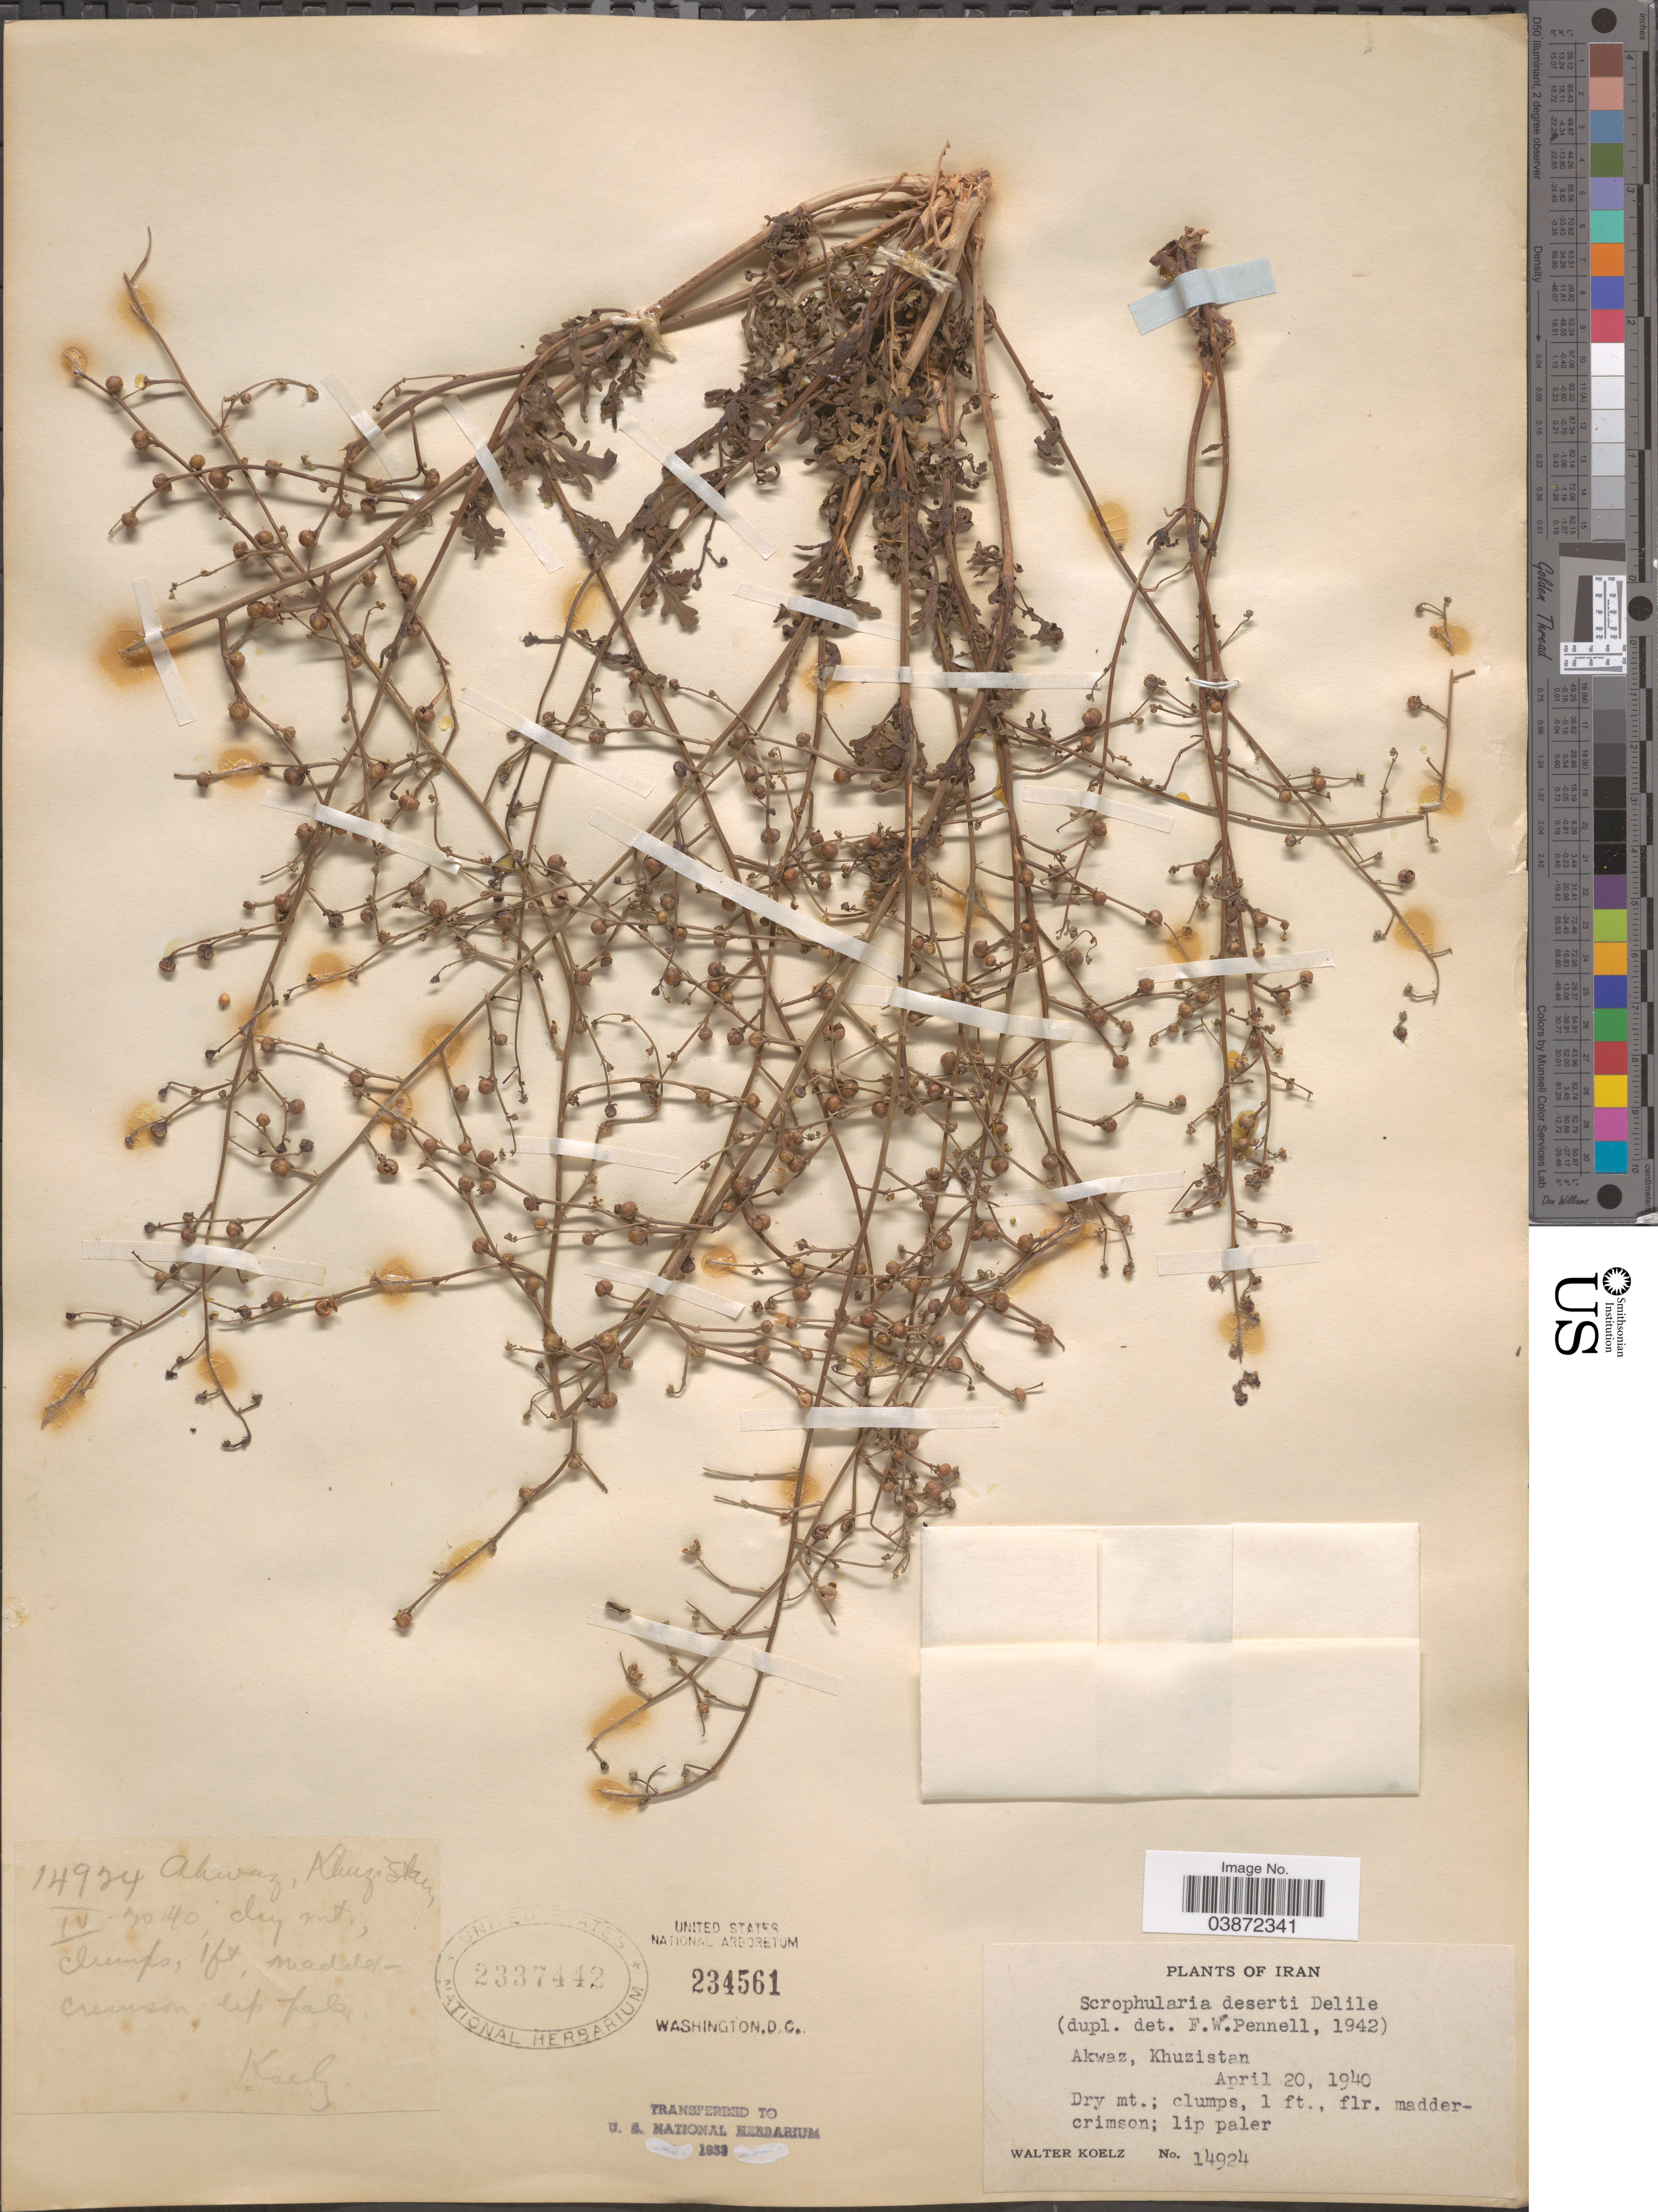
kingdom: Plantae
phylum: Tracheophyta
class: Magnoliopsida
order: Lamiales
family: Scrophulariaceae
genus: Scrophularia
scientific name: Scrophularia deserti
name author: Delile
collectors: W. N. Koelz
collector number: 14924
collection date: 1940-04-20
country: Iran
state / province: Khuzestan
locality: Akwaz, Khuzistan.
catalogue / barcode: US 2337442